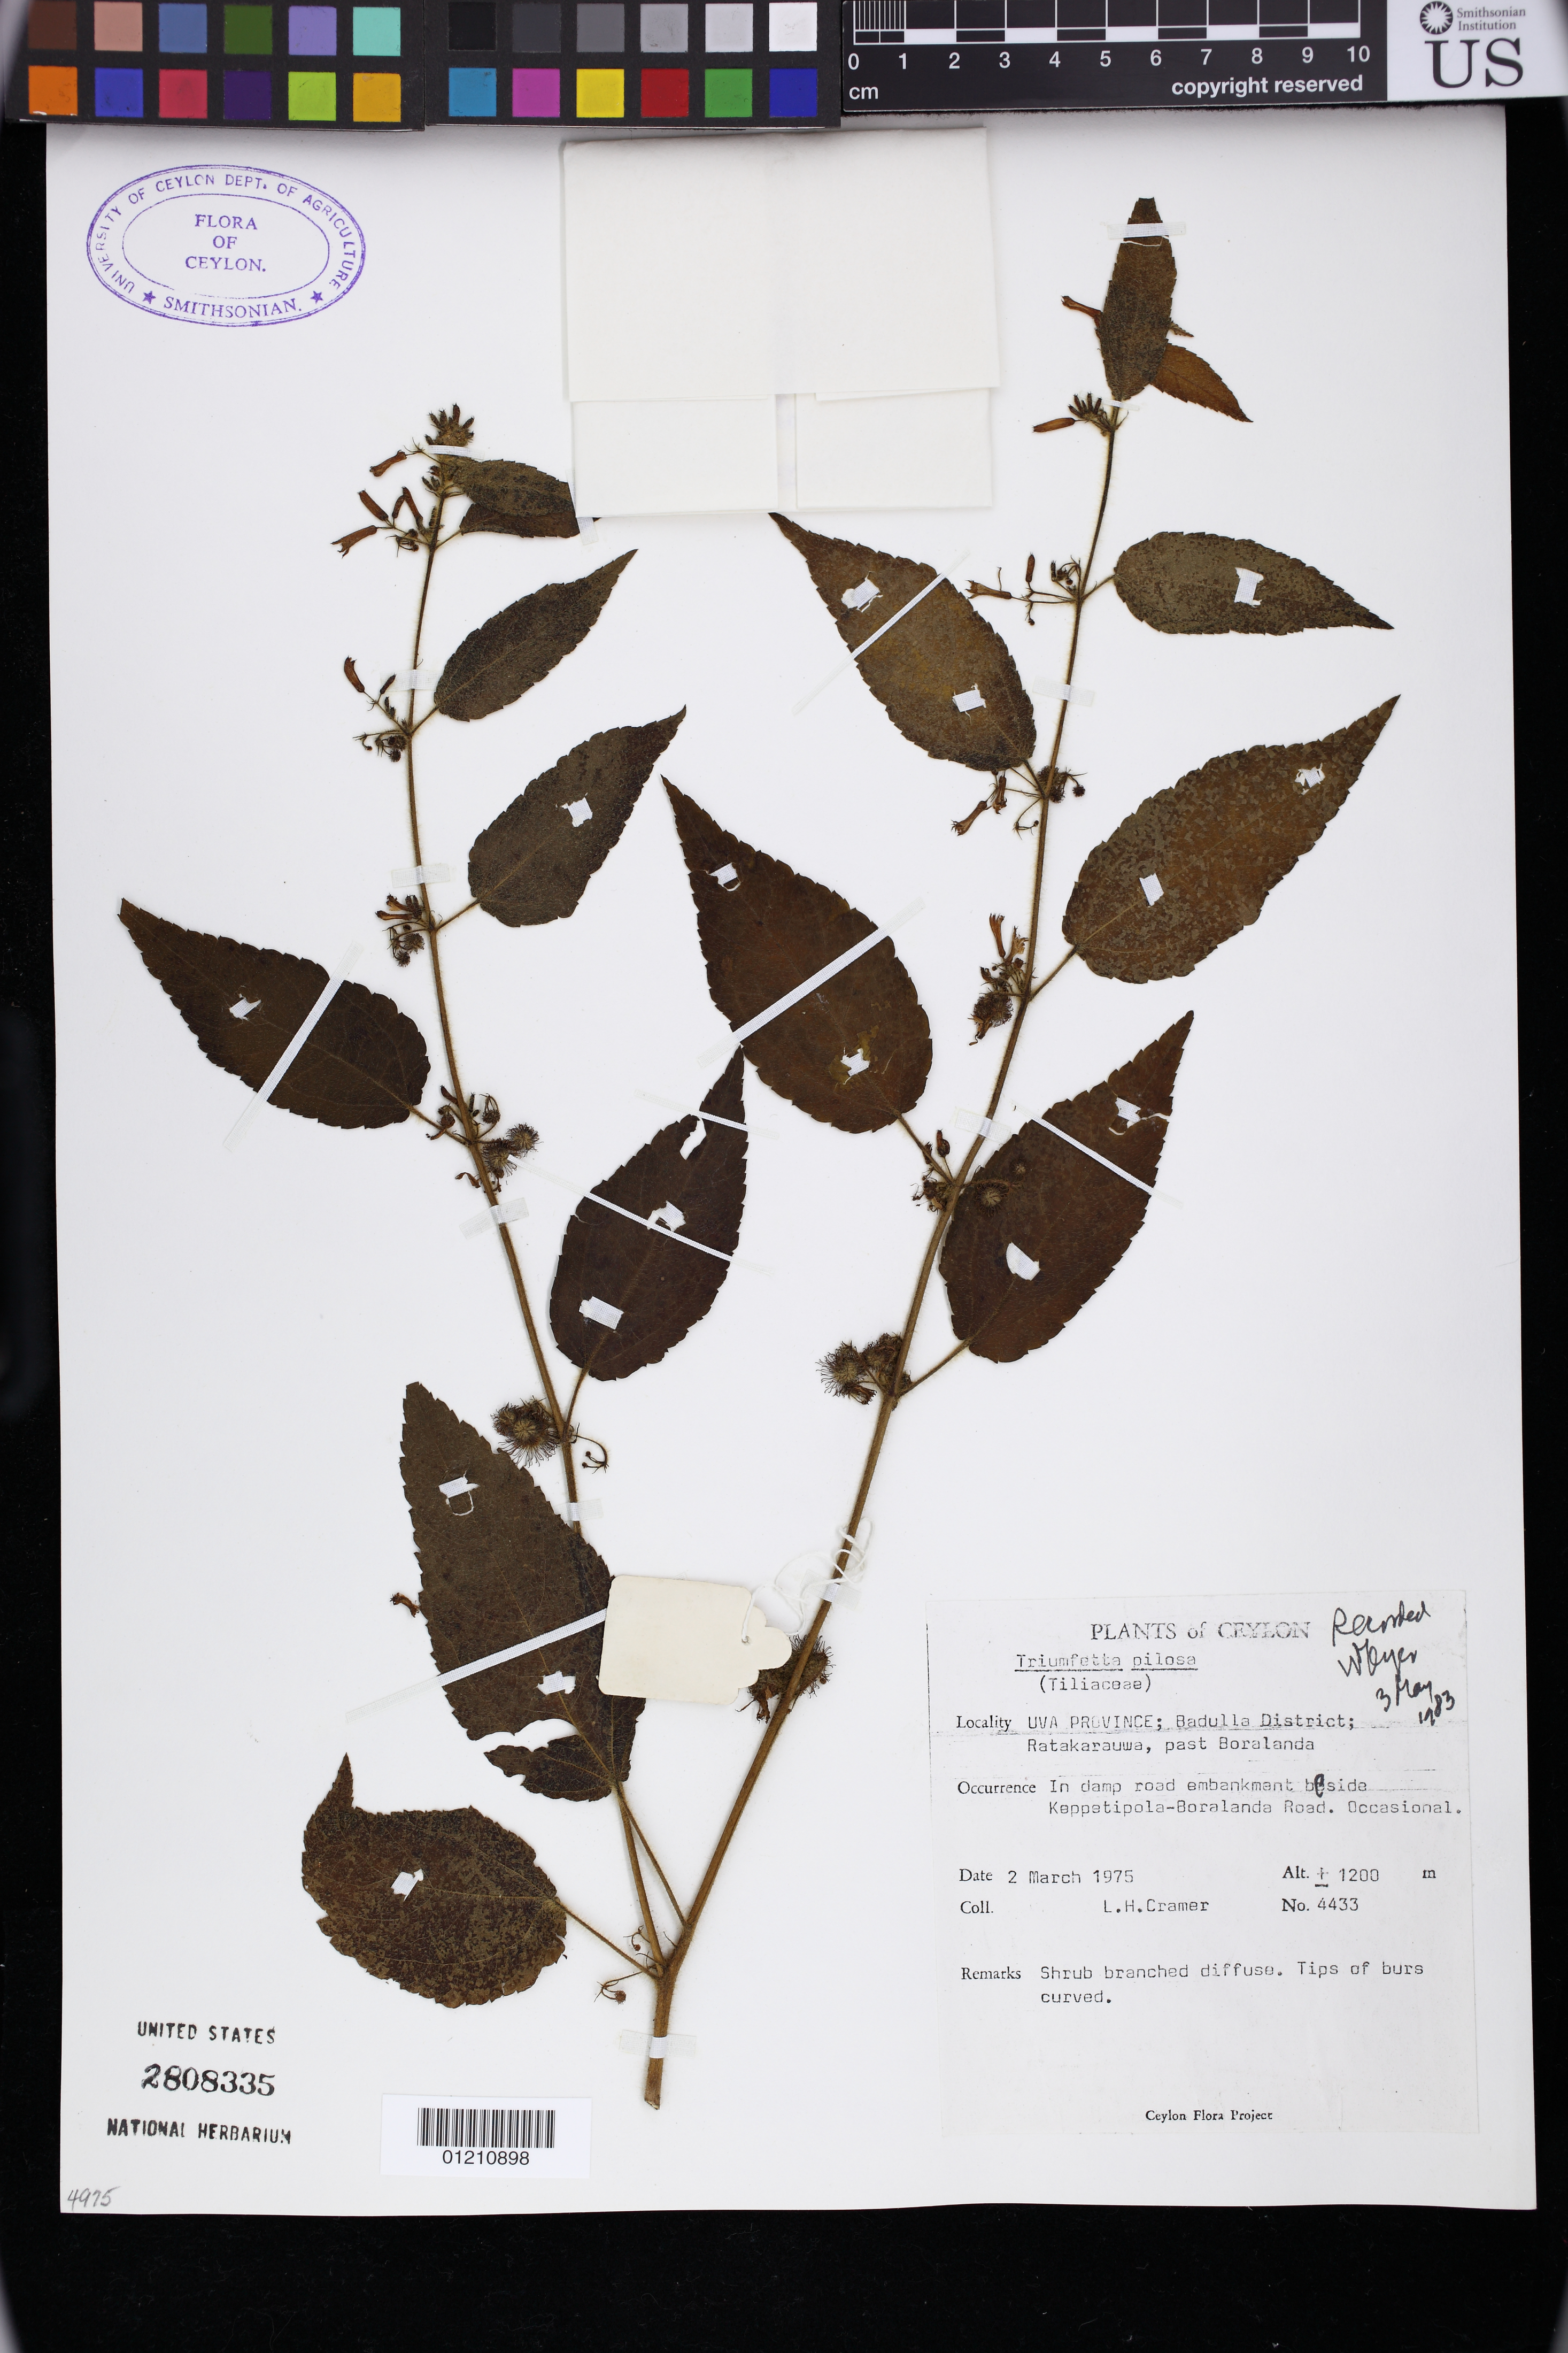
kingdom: Plantae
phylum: Tracheophyta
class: Magnoliopsida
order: Malvales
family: Malvaceae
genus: Triumfetta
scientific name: Triumfetta pilosa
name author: Roth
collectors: L. H. Cramer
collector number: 4433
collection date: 1975-03-02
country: Sri Lanka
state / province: Uva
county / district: Badulla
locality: Uva Province;Badulla District; Ratakarauwa, past Boralanda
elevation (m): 1200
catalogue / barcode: US 2808335